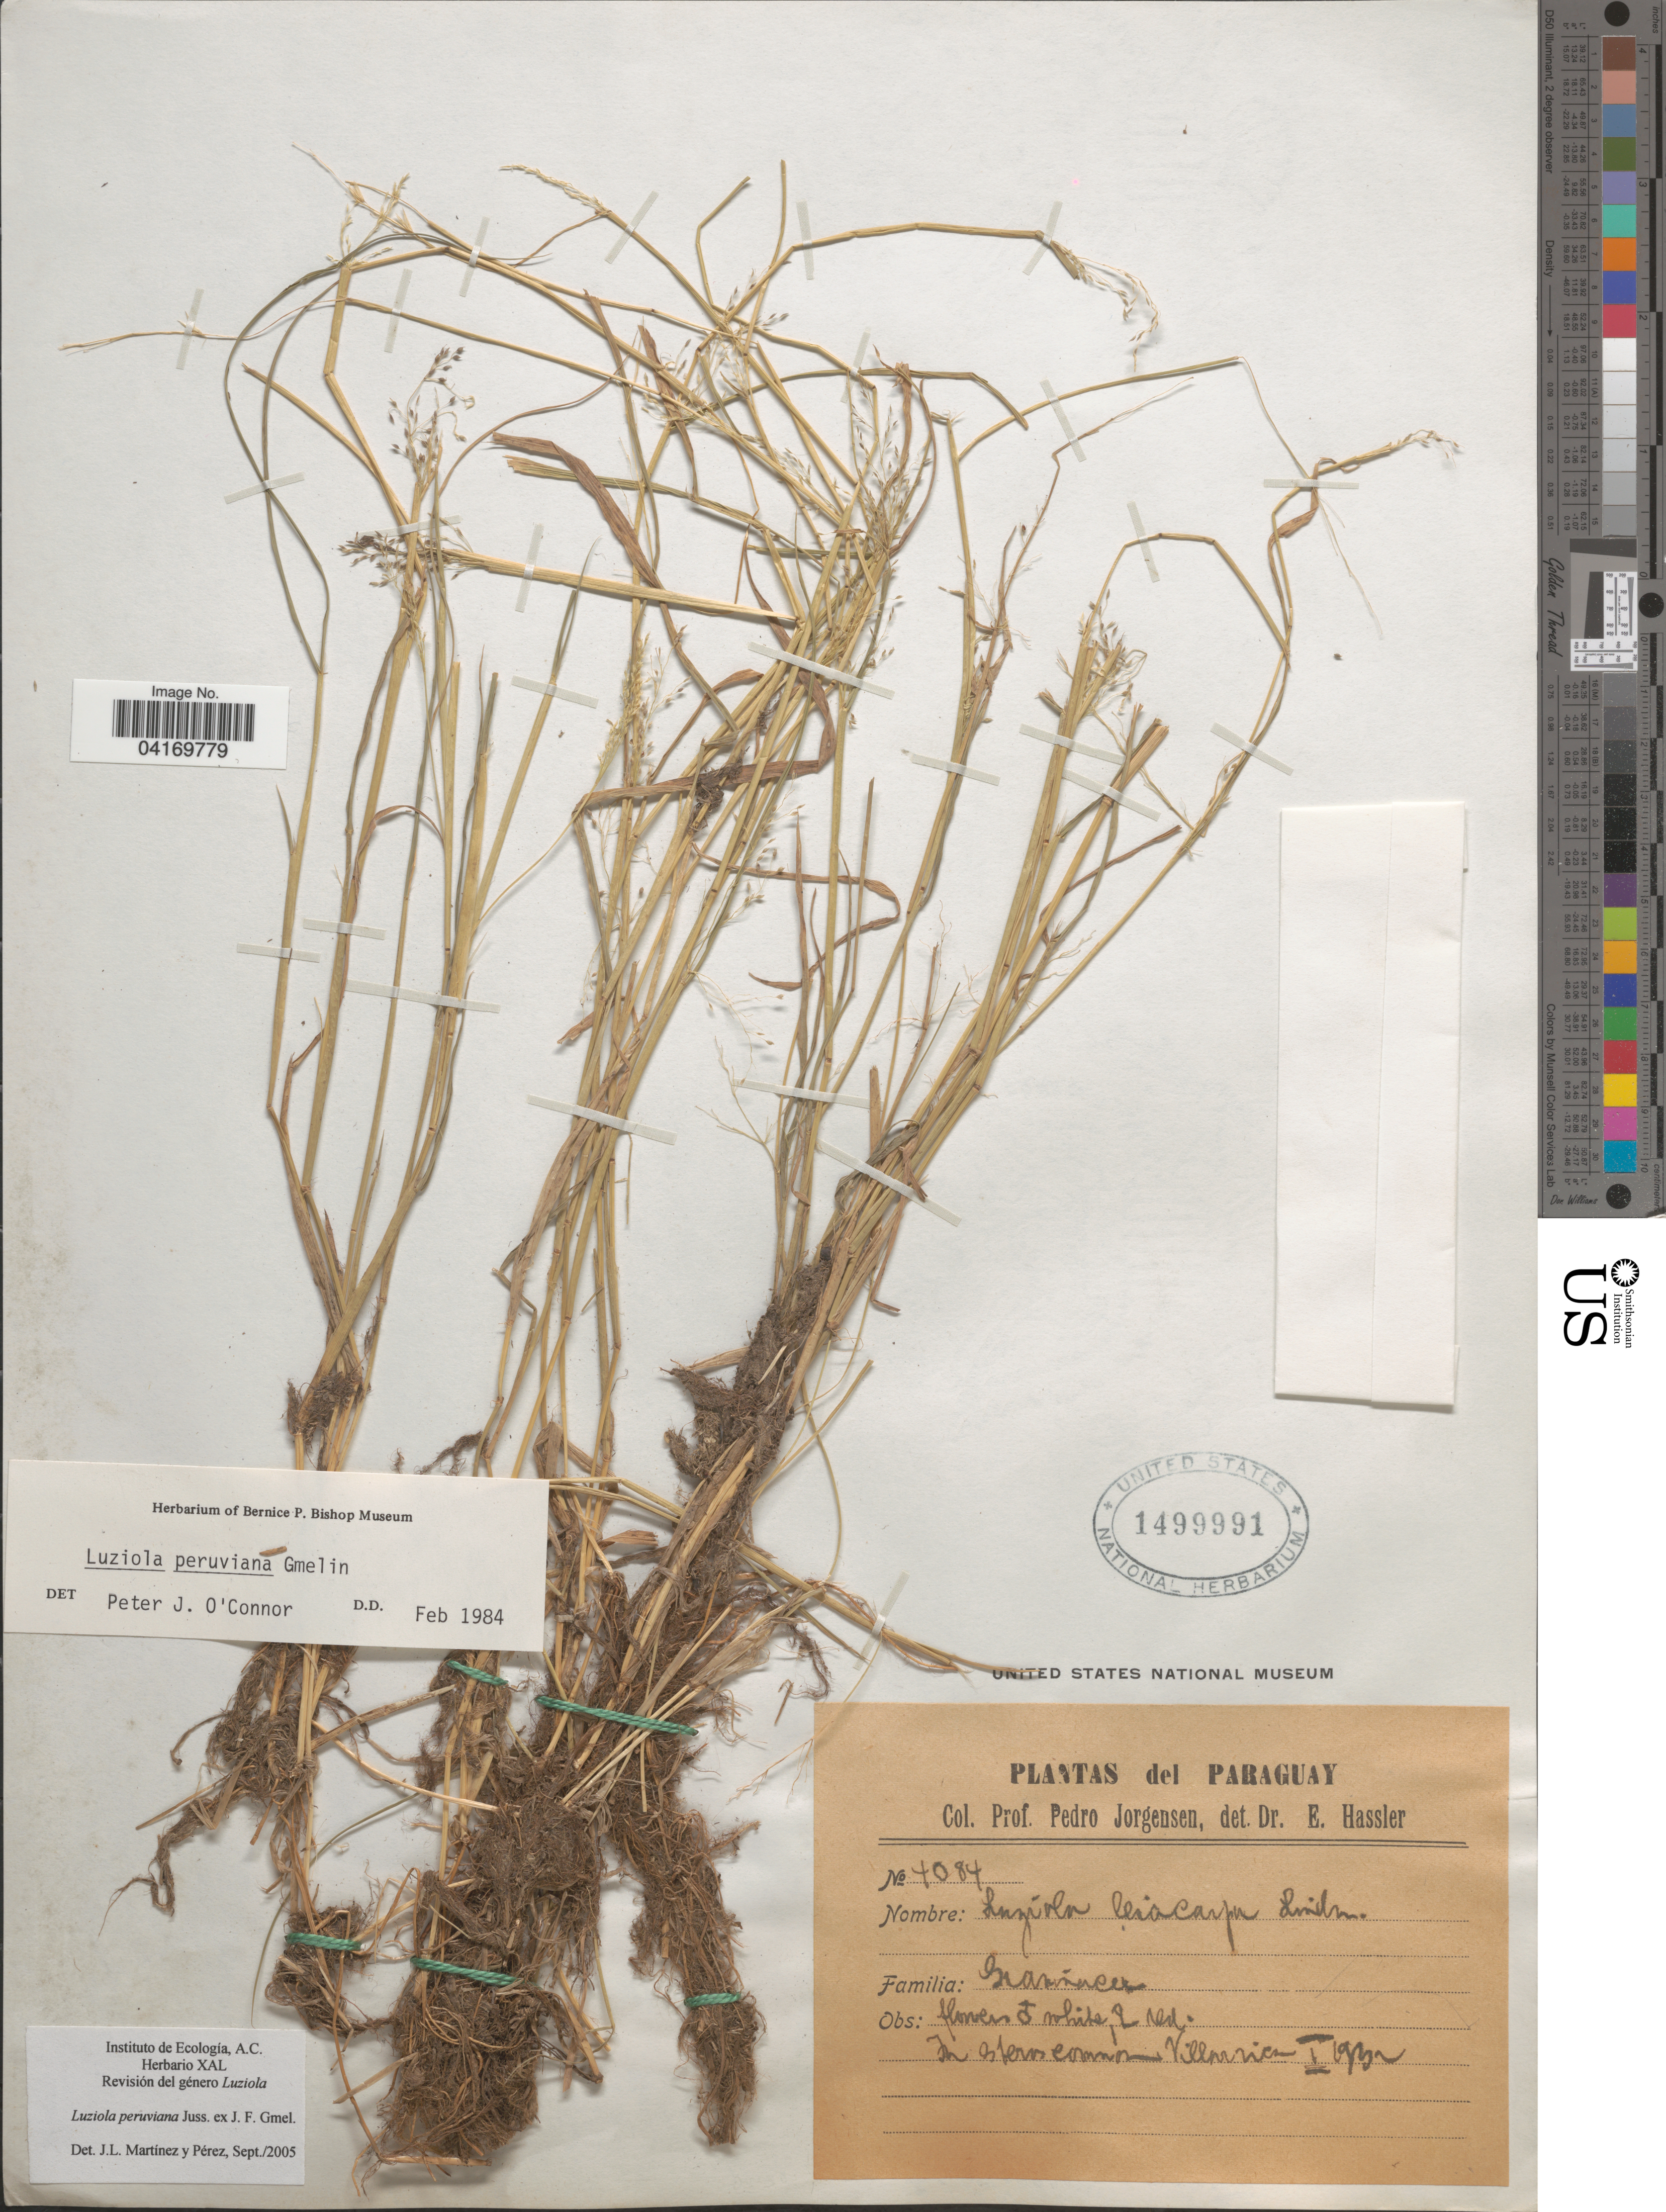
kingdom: Plantae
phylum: Tracheophyta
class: Liliopsida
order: Poales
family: Poaceae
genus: Luziola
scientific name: Luziola peruviana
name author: Juss. ex J.F. Gmel.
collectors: P. Jörgensen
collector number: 4084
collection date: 1932-01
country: Paraguay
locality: Villarrica.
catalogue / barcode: US 1499991